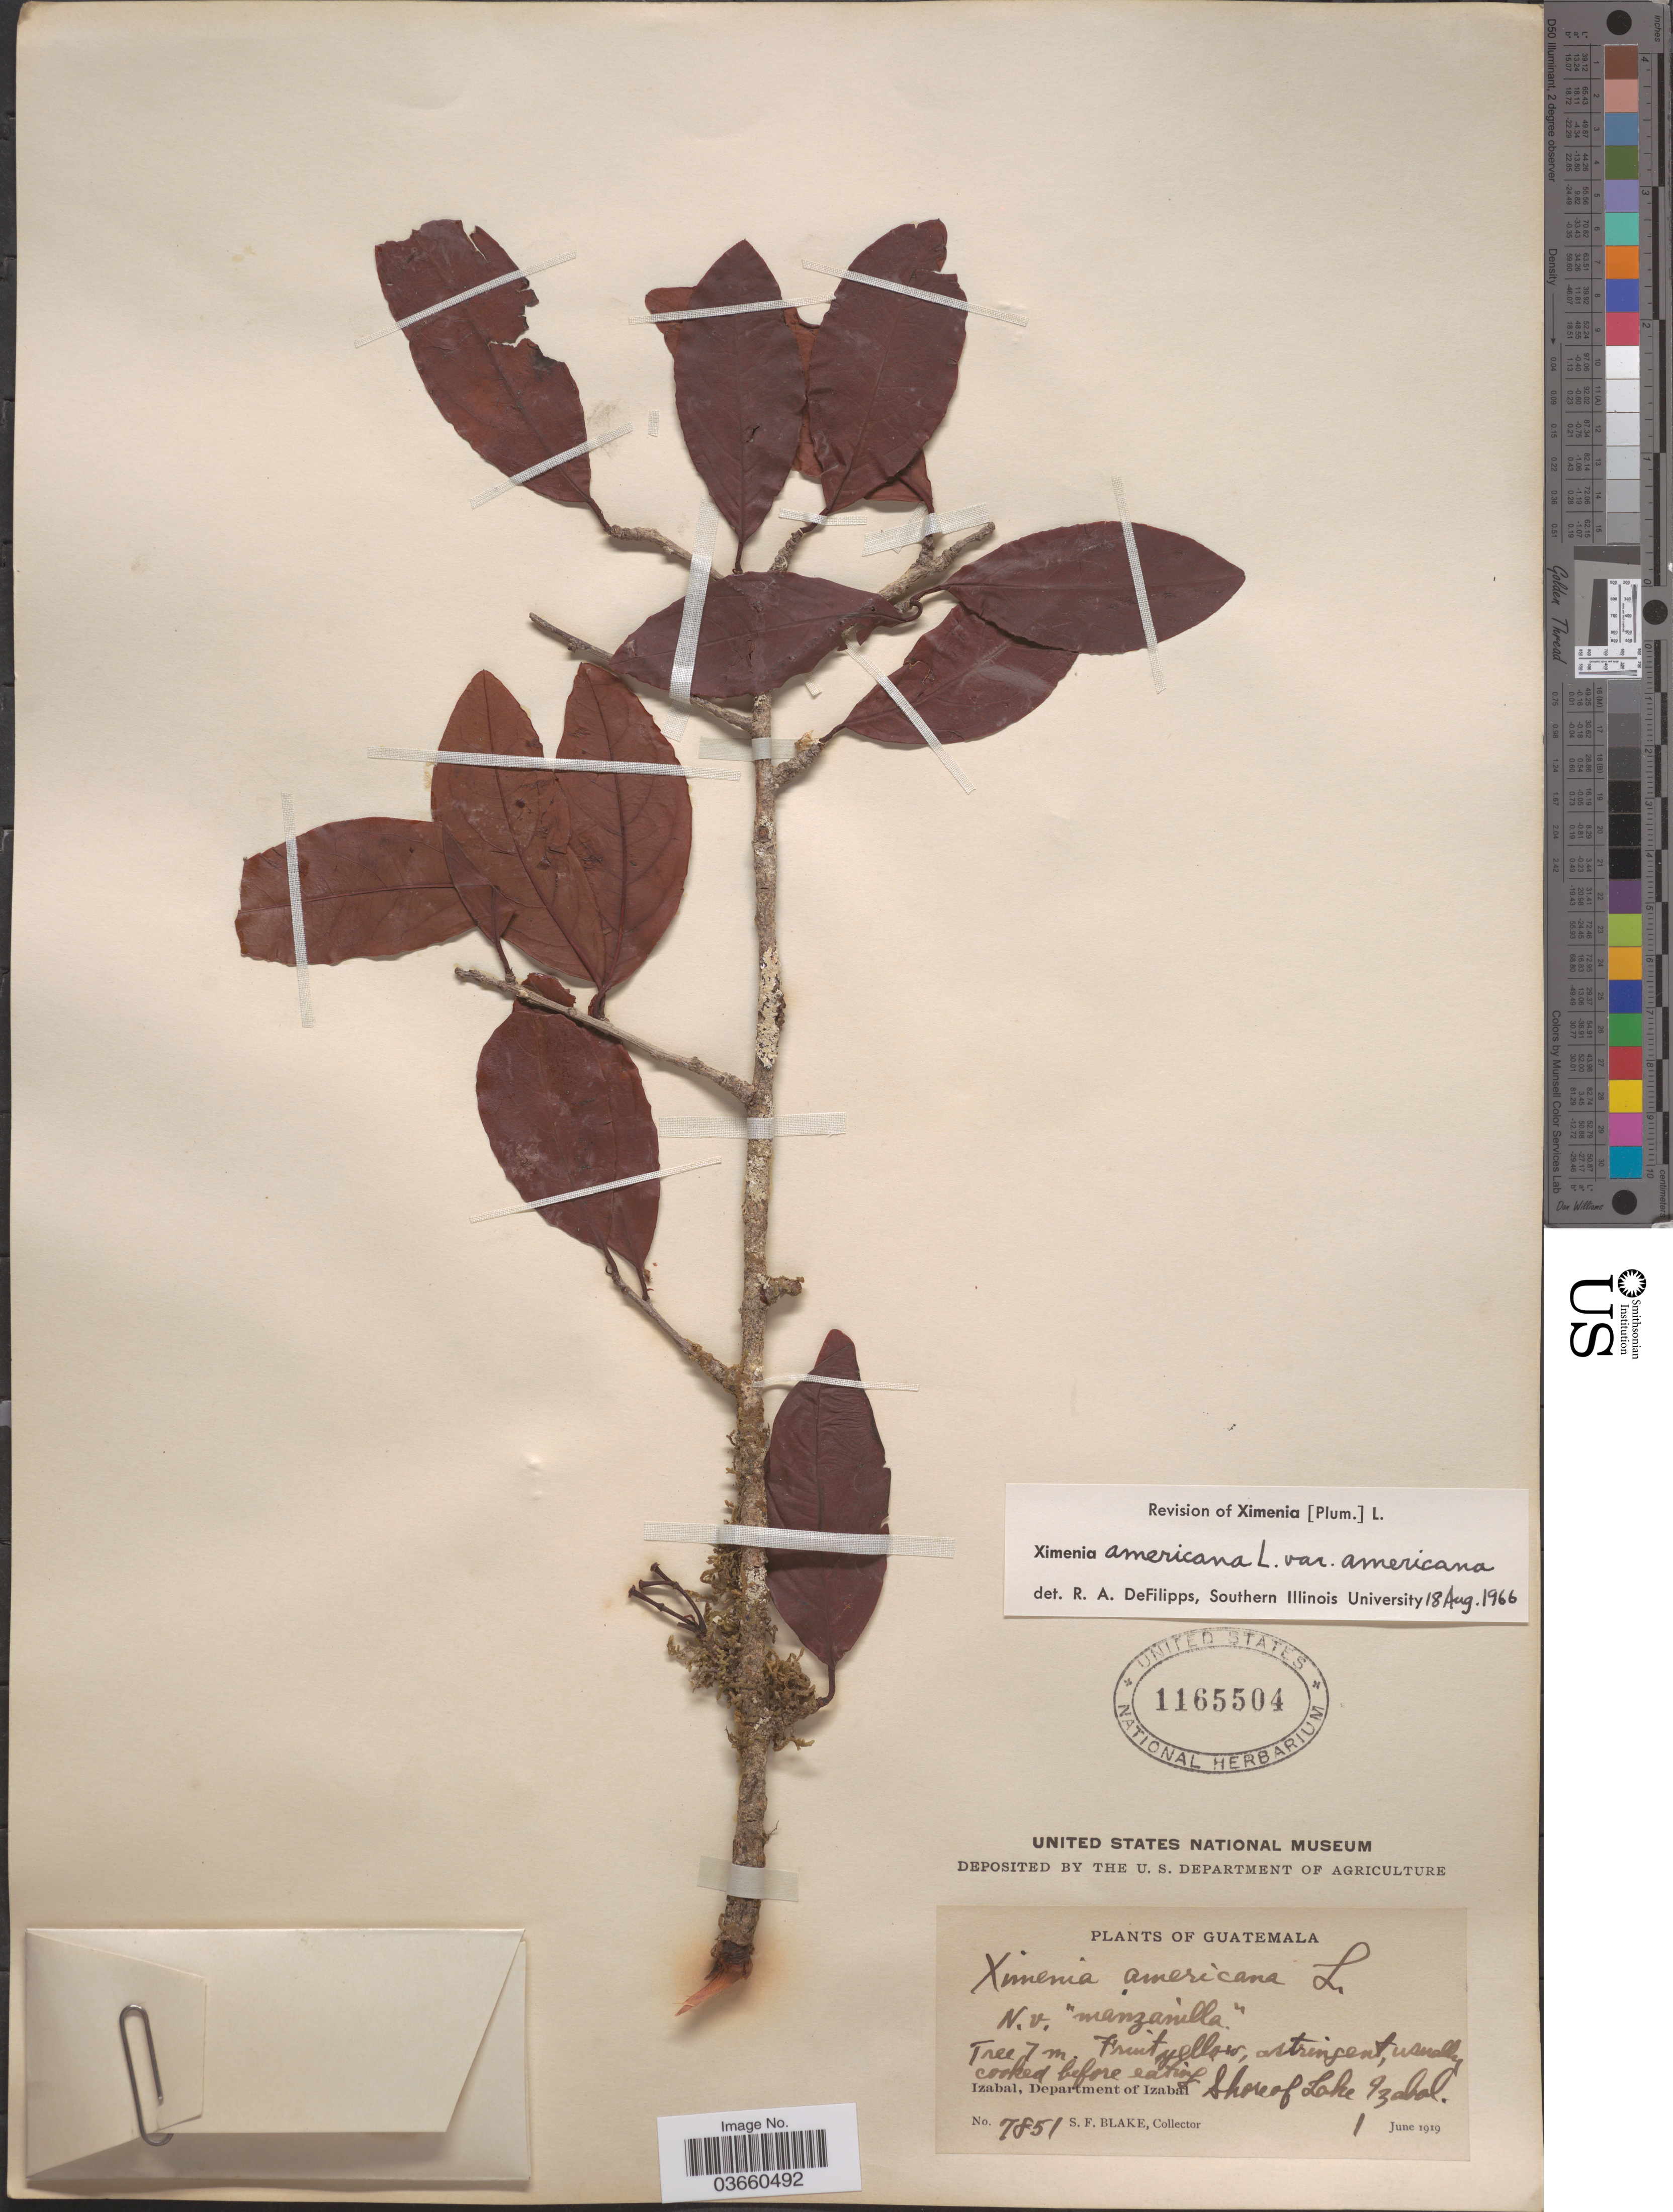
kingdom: Plantae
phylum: Tracheophyta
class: Magnoliopsida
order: Santalales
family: Ximeniaceae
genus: Ximenia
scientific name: Ximenia americana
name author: L.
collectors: S. Blake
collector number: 7851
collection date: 1919-06-01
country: Guatemala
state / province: Izabal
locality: Department of Izabal. Shore of Lake Izabal.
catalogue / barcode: US 1165504